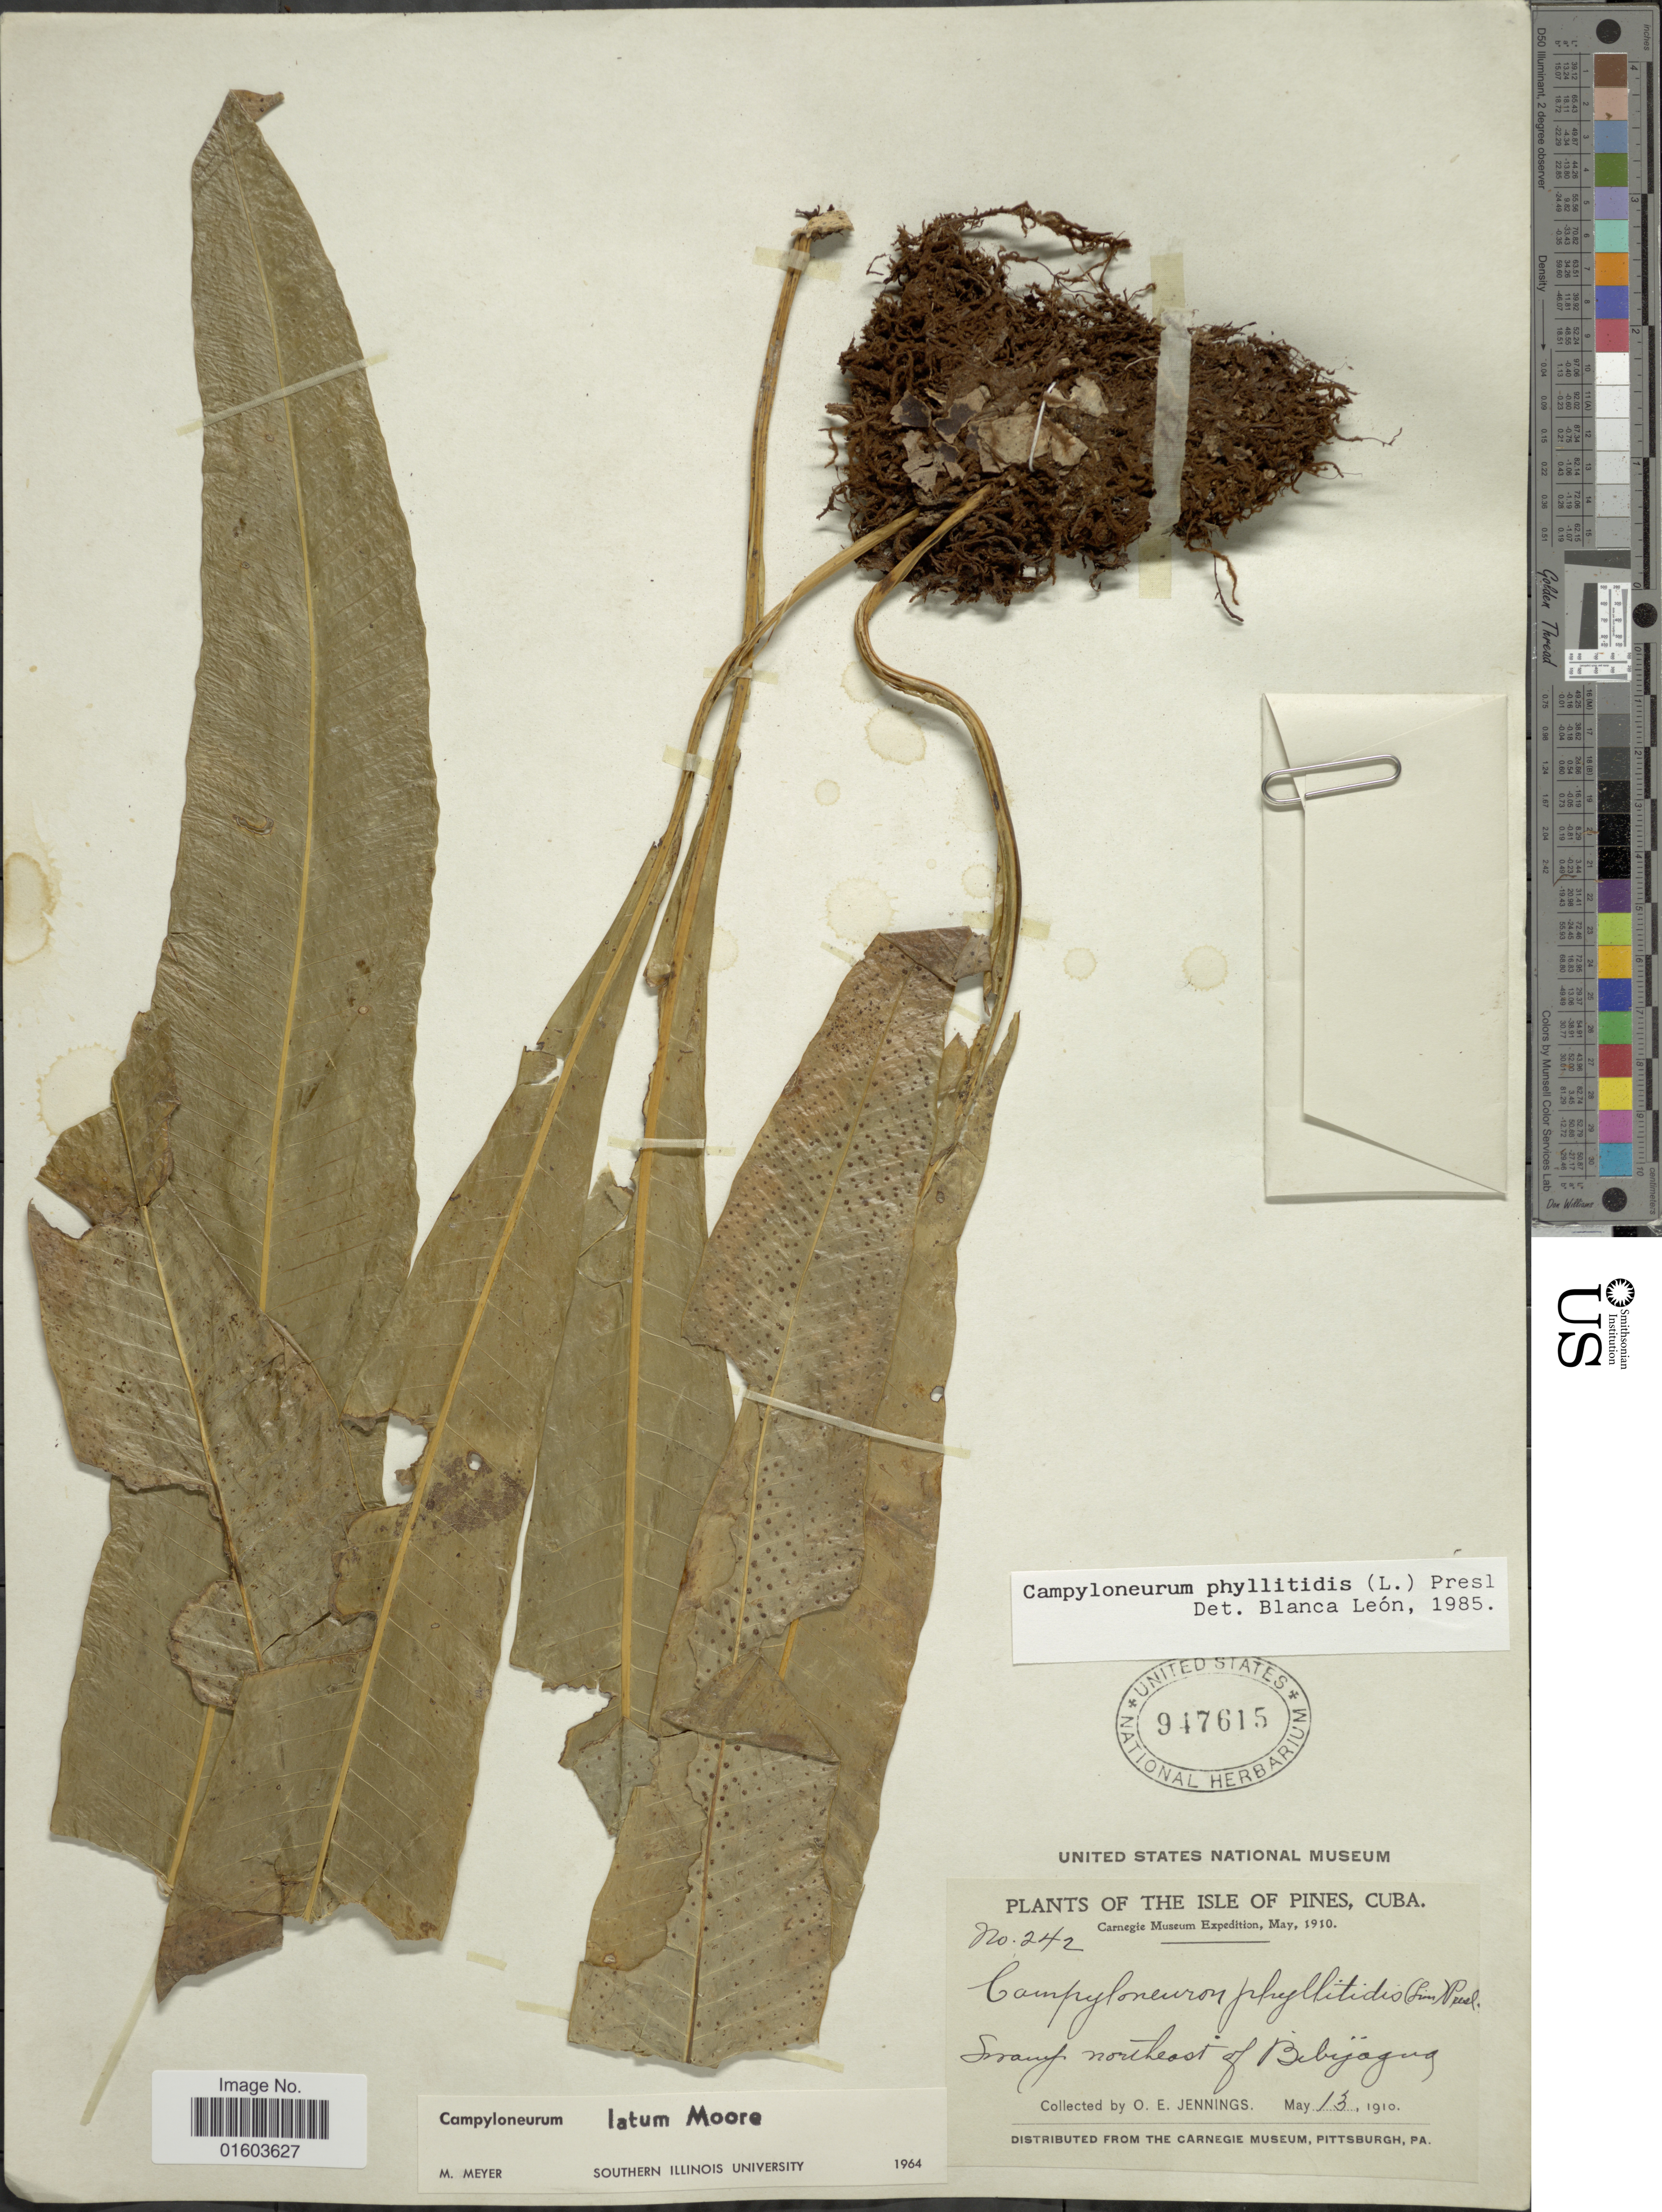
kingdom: Plantae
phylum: Tracheophyta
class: Polypodiopsida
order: Polypodiales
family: Polypodiaceae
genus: Campyloneurum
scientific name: Campyloneurum phyllitidis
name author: (L.) C. Presl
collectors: O. E. Jennings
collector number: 242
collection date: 1910-05-13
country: Cuba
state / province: Isla de la Juventud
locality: The Isle of Pines, Cuba. Northeast of Bibijagua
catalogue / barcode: US 947615